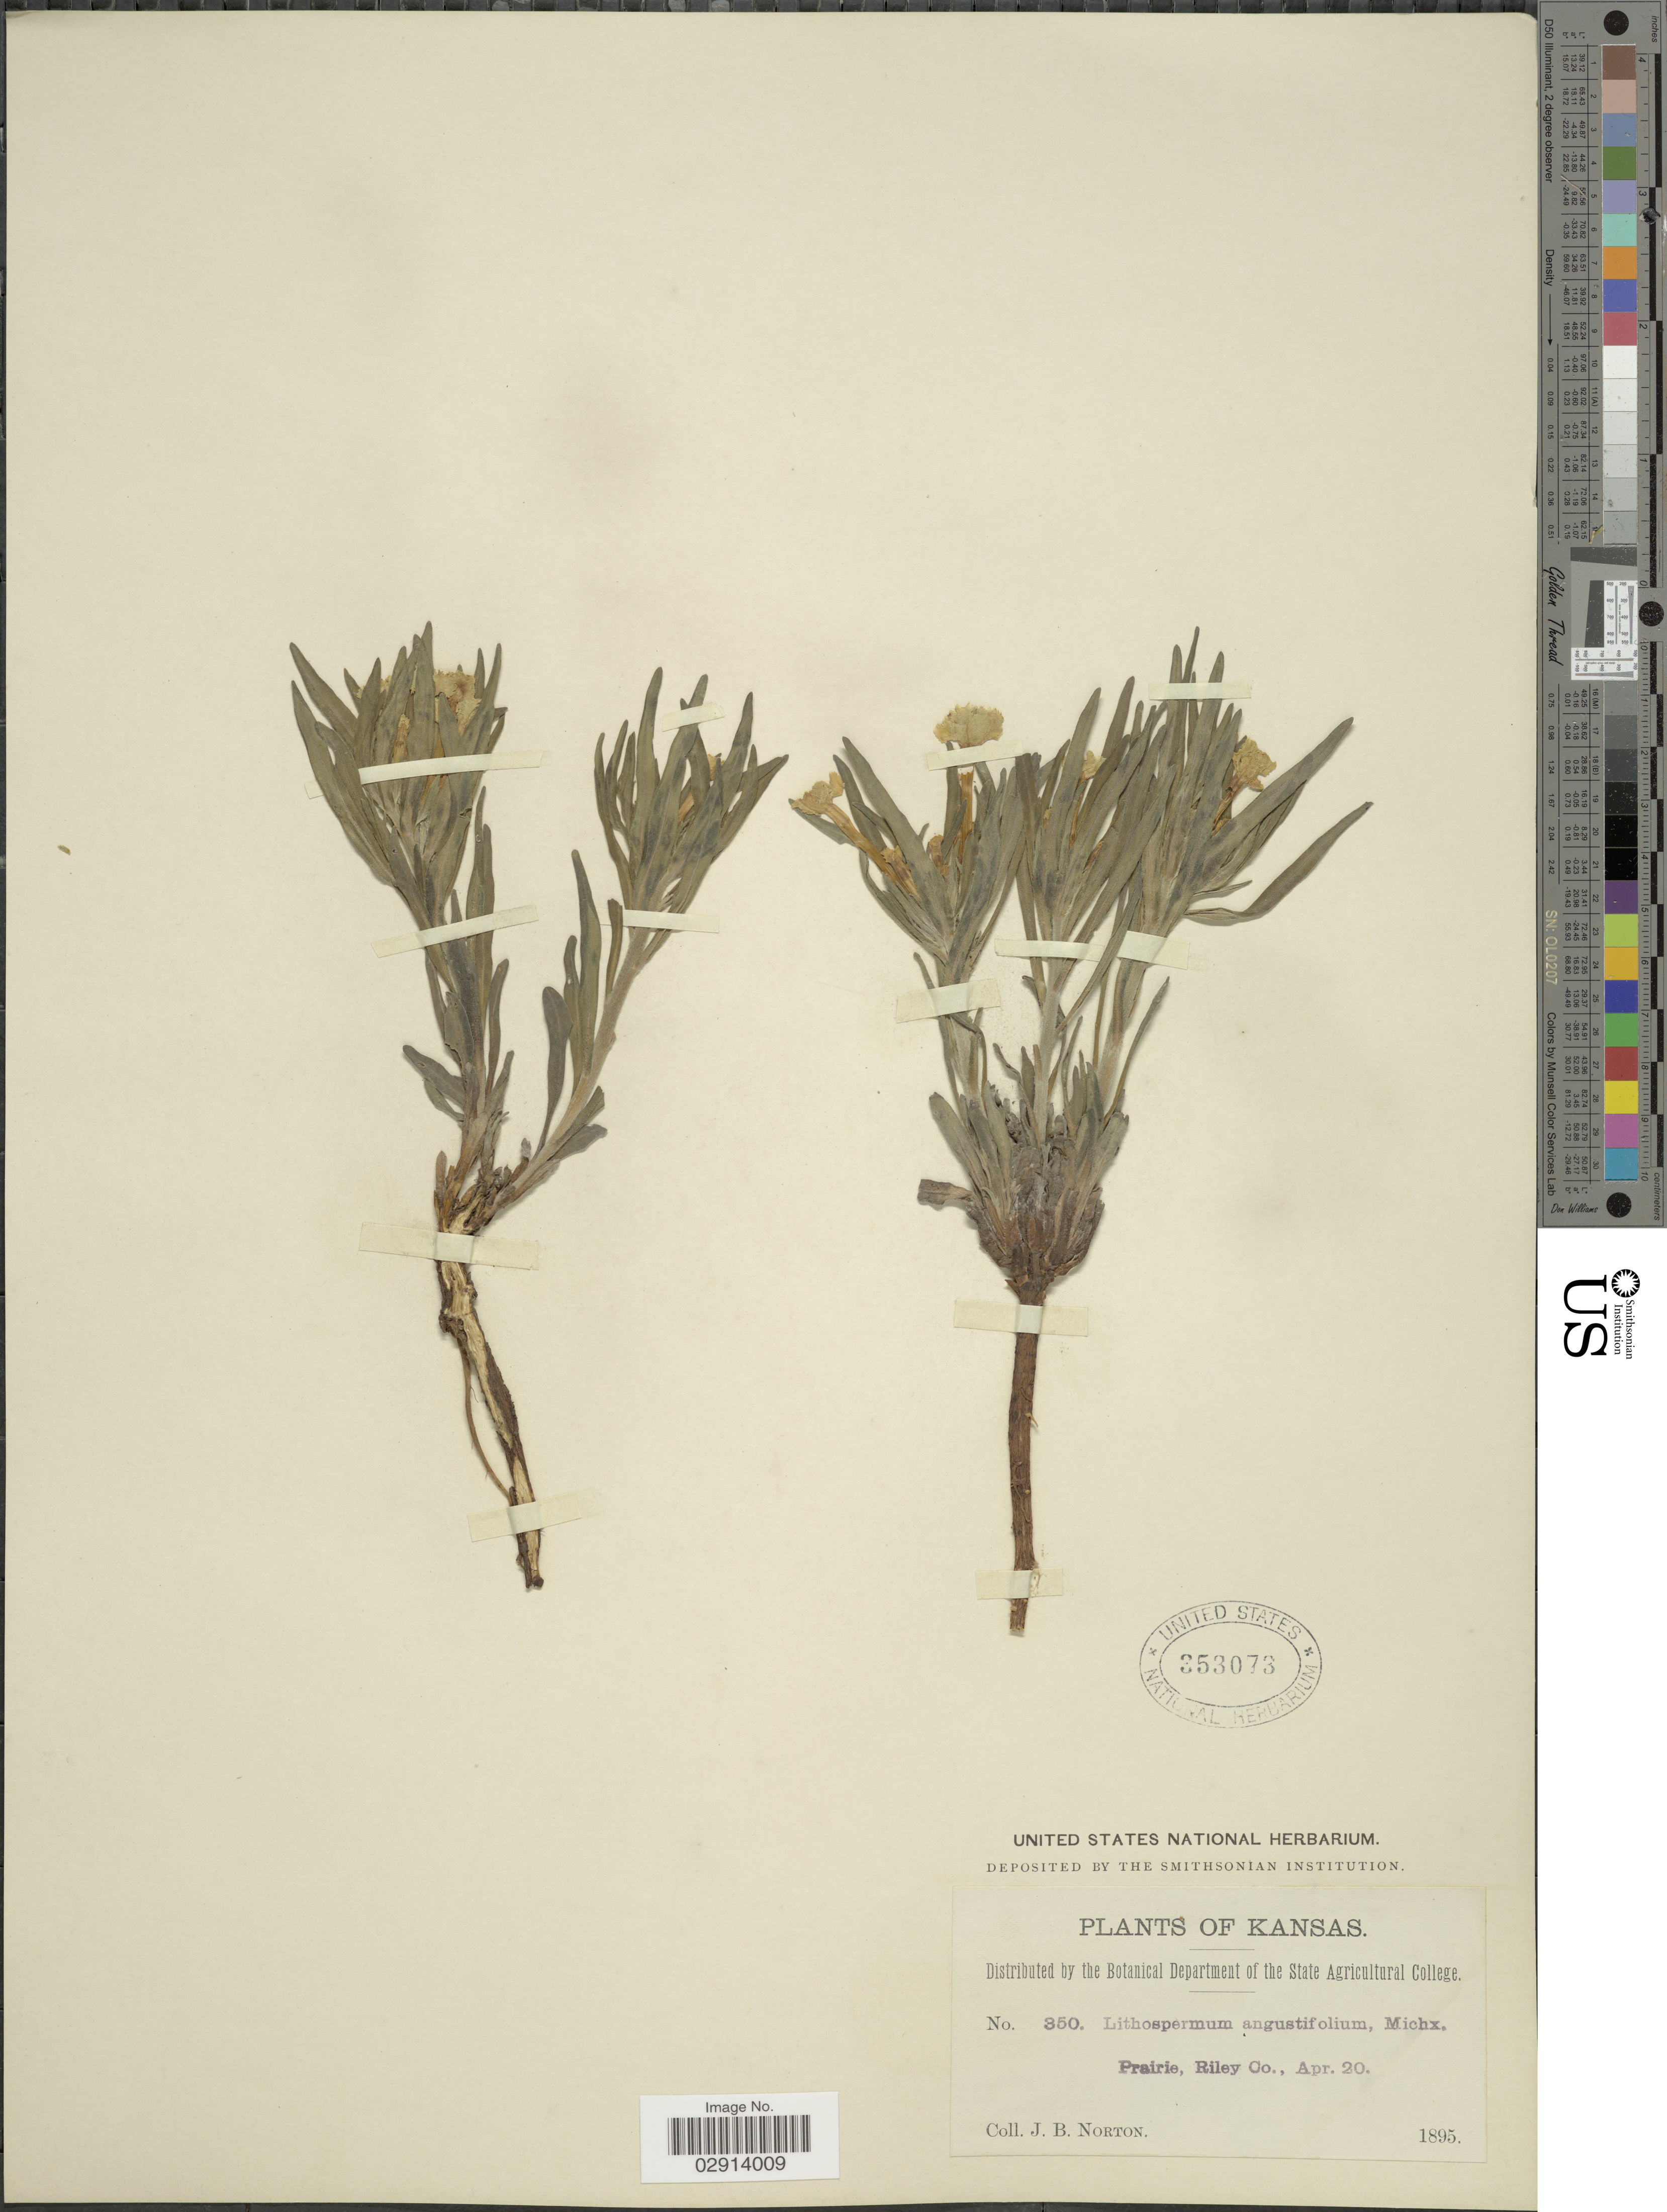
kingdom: Plantae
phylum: Tracheophyta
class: Magnoliopsida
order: Boraginales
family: Boraginaceae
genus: Lithospermum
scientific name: Lithospermum incisum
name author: Lehm.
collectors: J. B. Norton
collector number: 350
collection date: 1895-04-20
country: United States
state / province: Kansas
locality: Prairie, Riley Co.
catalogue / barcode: US 353073